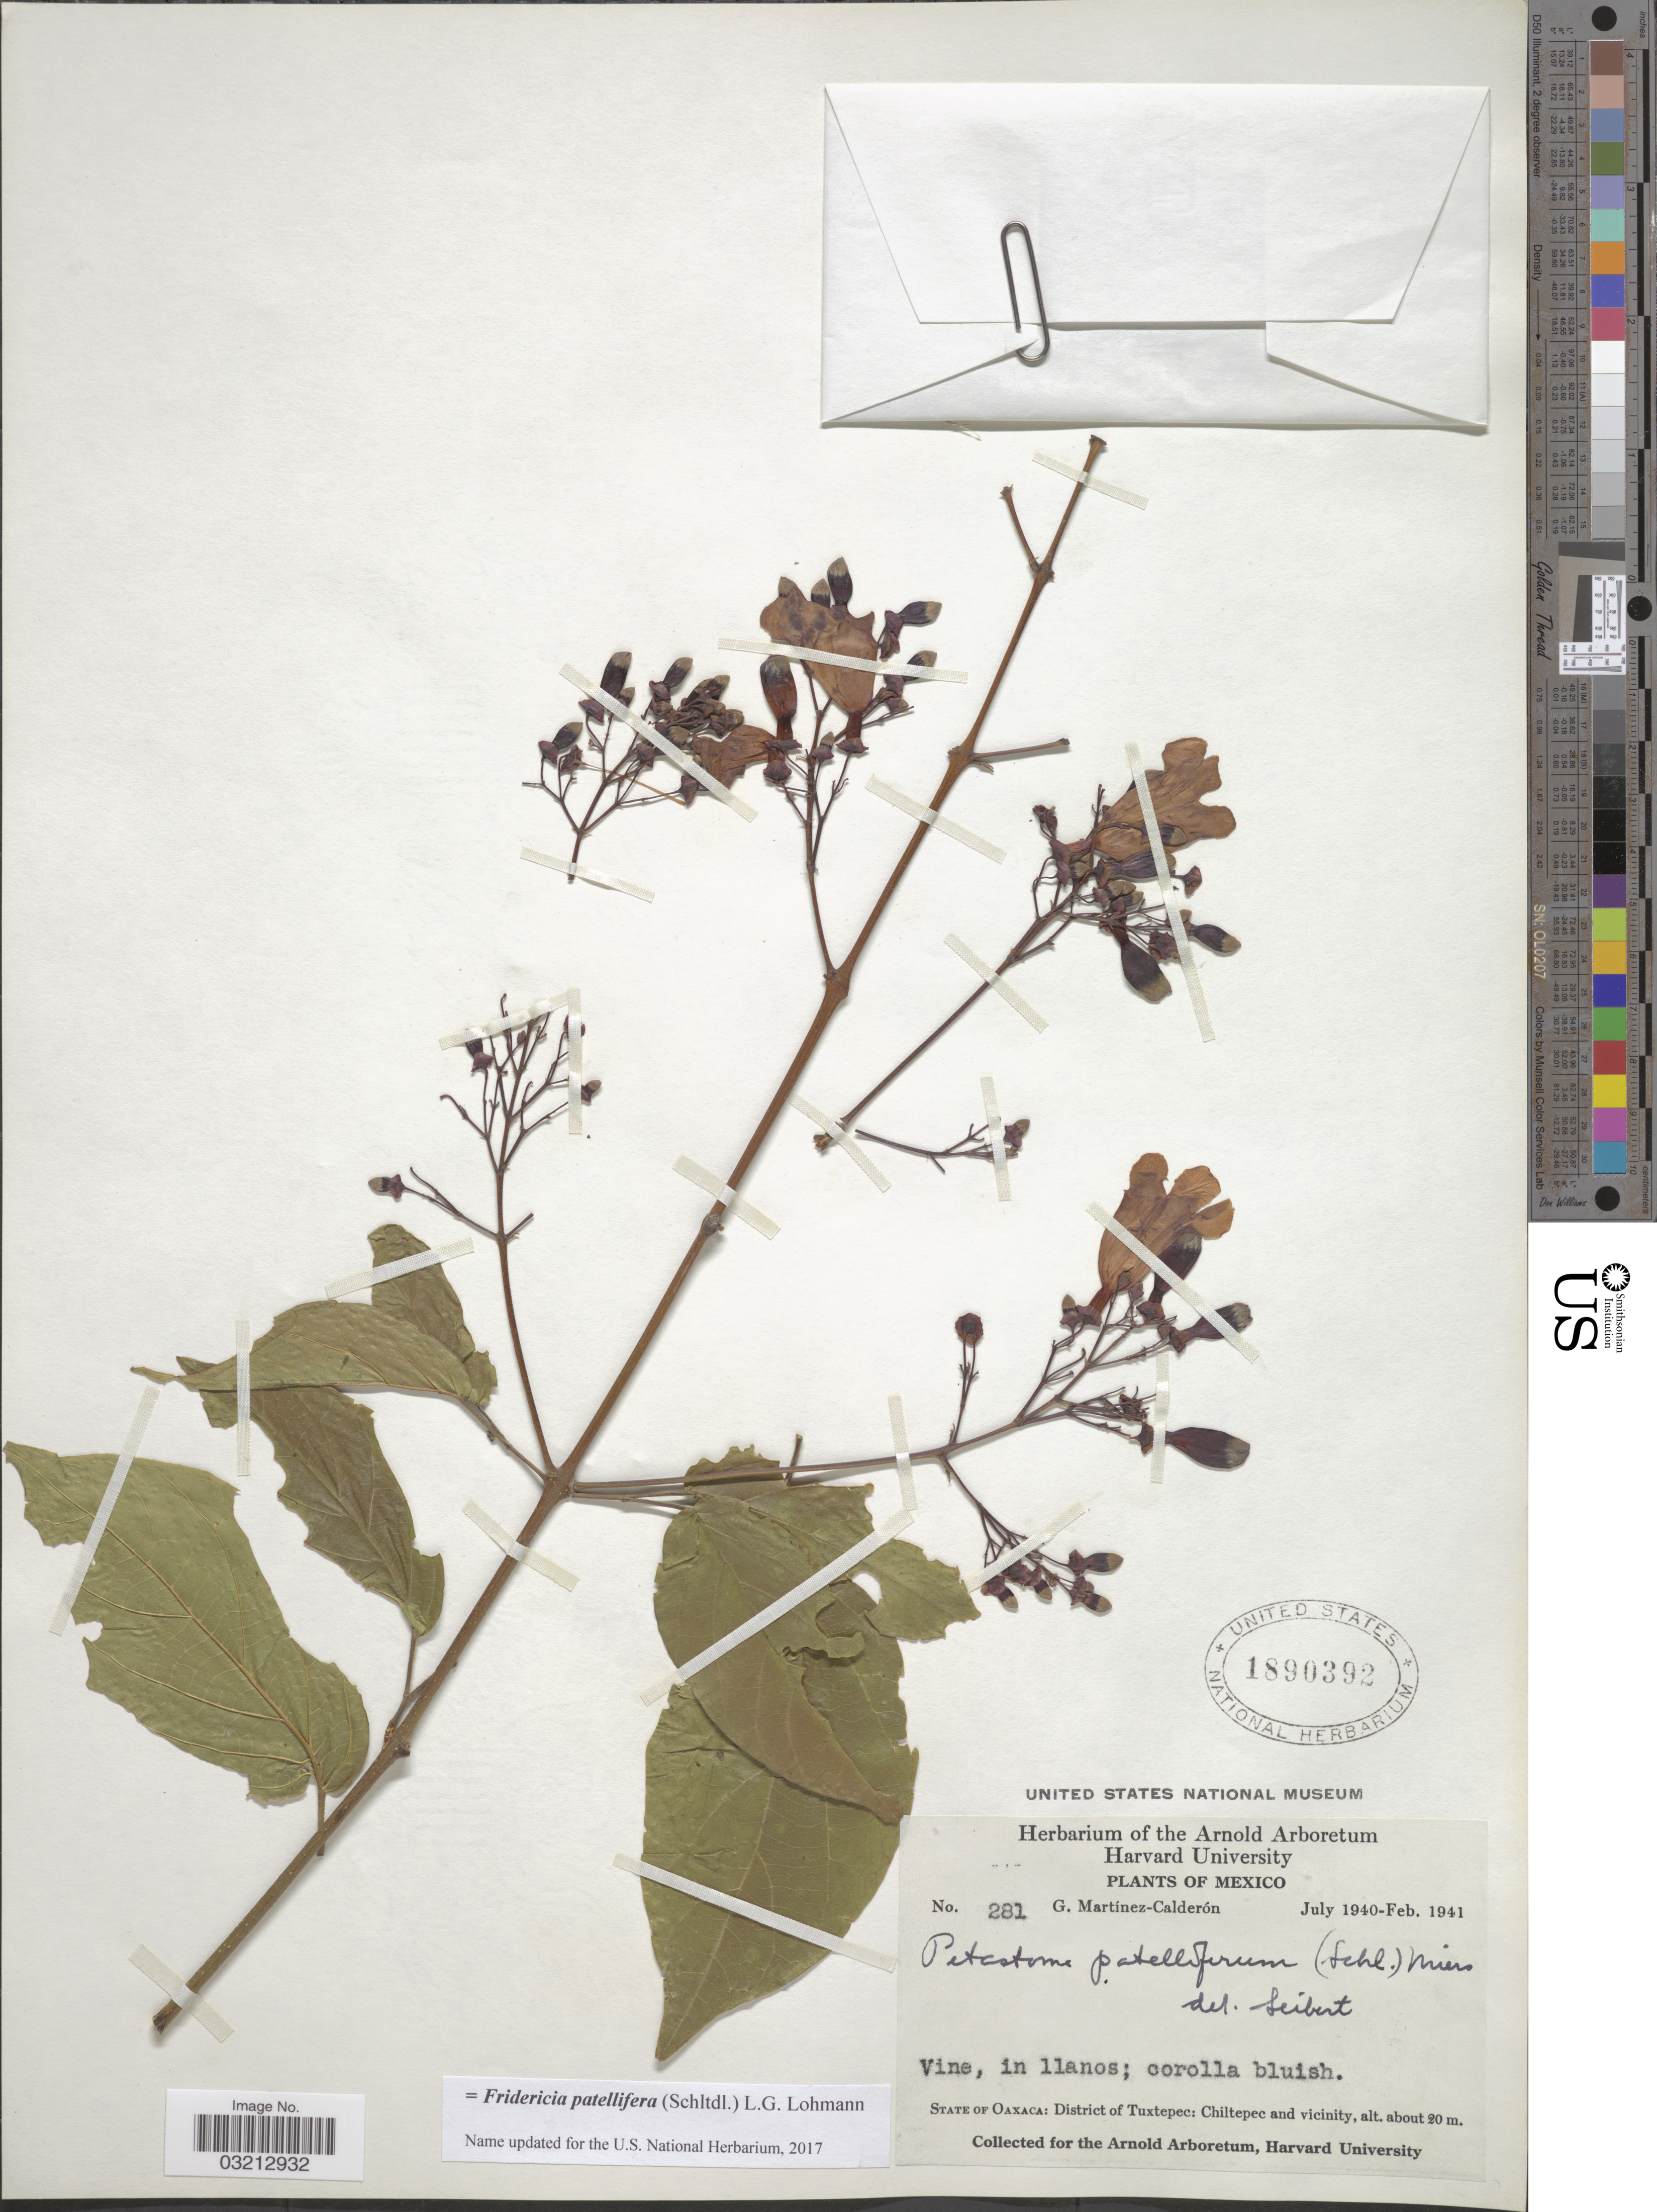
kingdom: Plantae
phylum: Tracheophyta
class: Magnoliopsida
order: Lamiales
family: Bignoniaceae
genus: Fridericia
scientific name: Fridericia patellifera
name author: (Schltdl.) L.G. Lohmann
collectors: G. Martínez Calderón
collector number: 281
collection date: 1940-07/1941-02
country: Mexico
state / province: Oaxaca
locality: District of Tuxtepec: Chiltepec and vicinity.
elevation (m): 20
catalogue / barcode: US 1890392